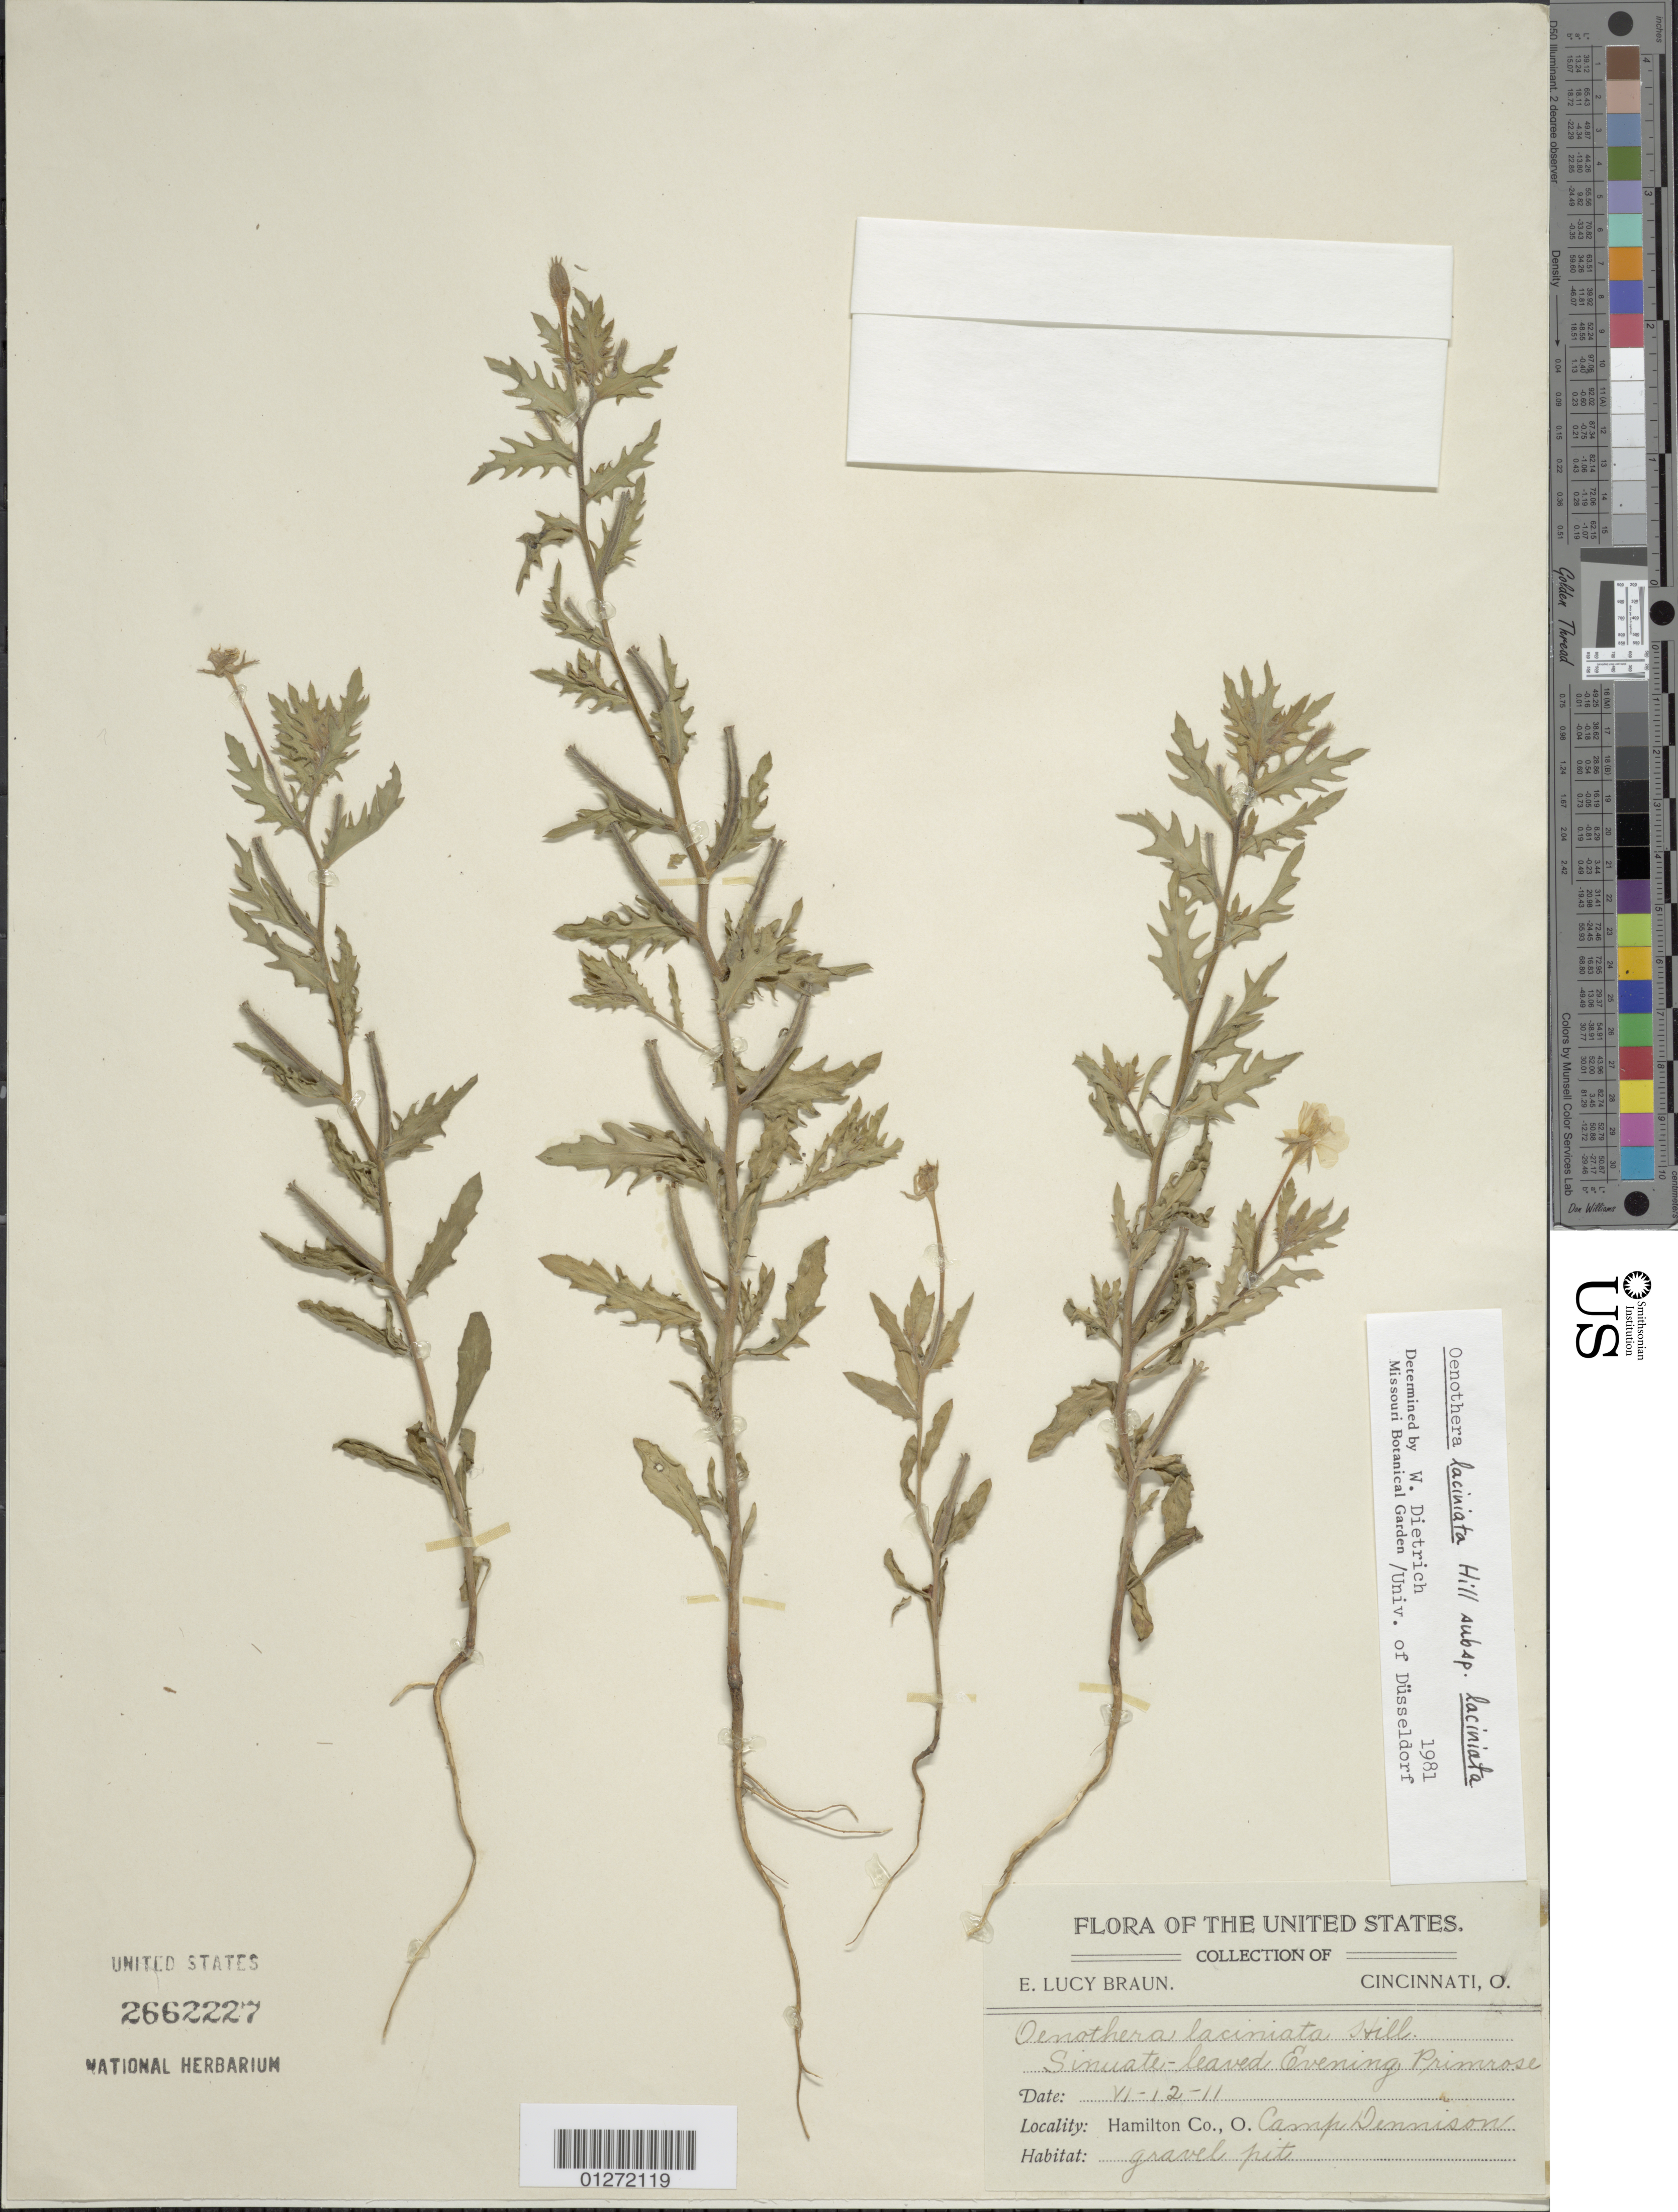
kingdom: Plantae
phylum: Tracheophyta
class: Magnoliopsida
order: Myrtales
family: Onagraceae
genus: Oenothera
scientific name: Oenothera laciniata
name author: Hill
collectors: E. L. Braun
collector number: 980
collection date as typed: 12 Jun 1911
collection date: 1911-06-12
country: United States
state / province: Ohio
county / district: Hamilton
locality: Camp Dennison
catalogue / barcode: US 2662227